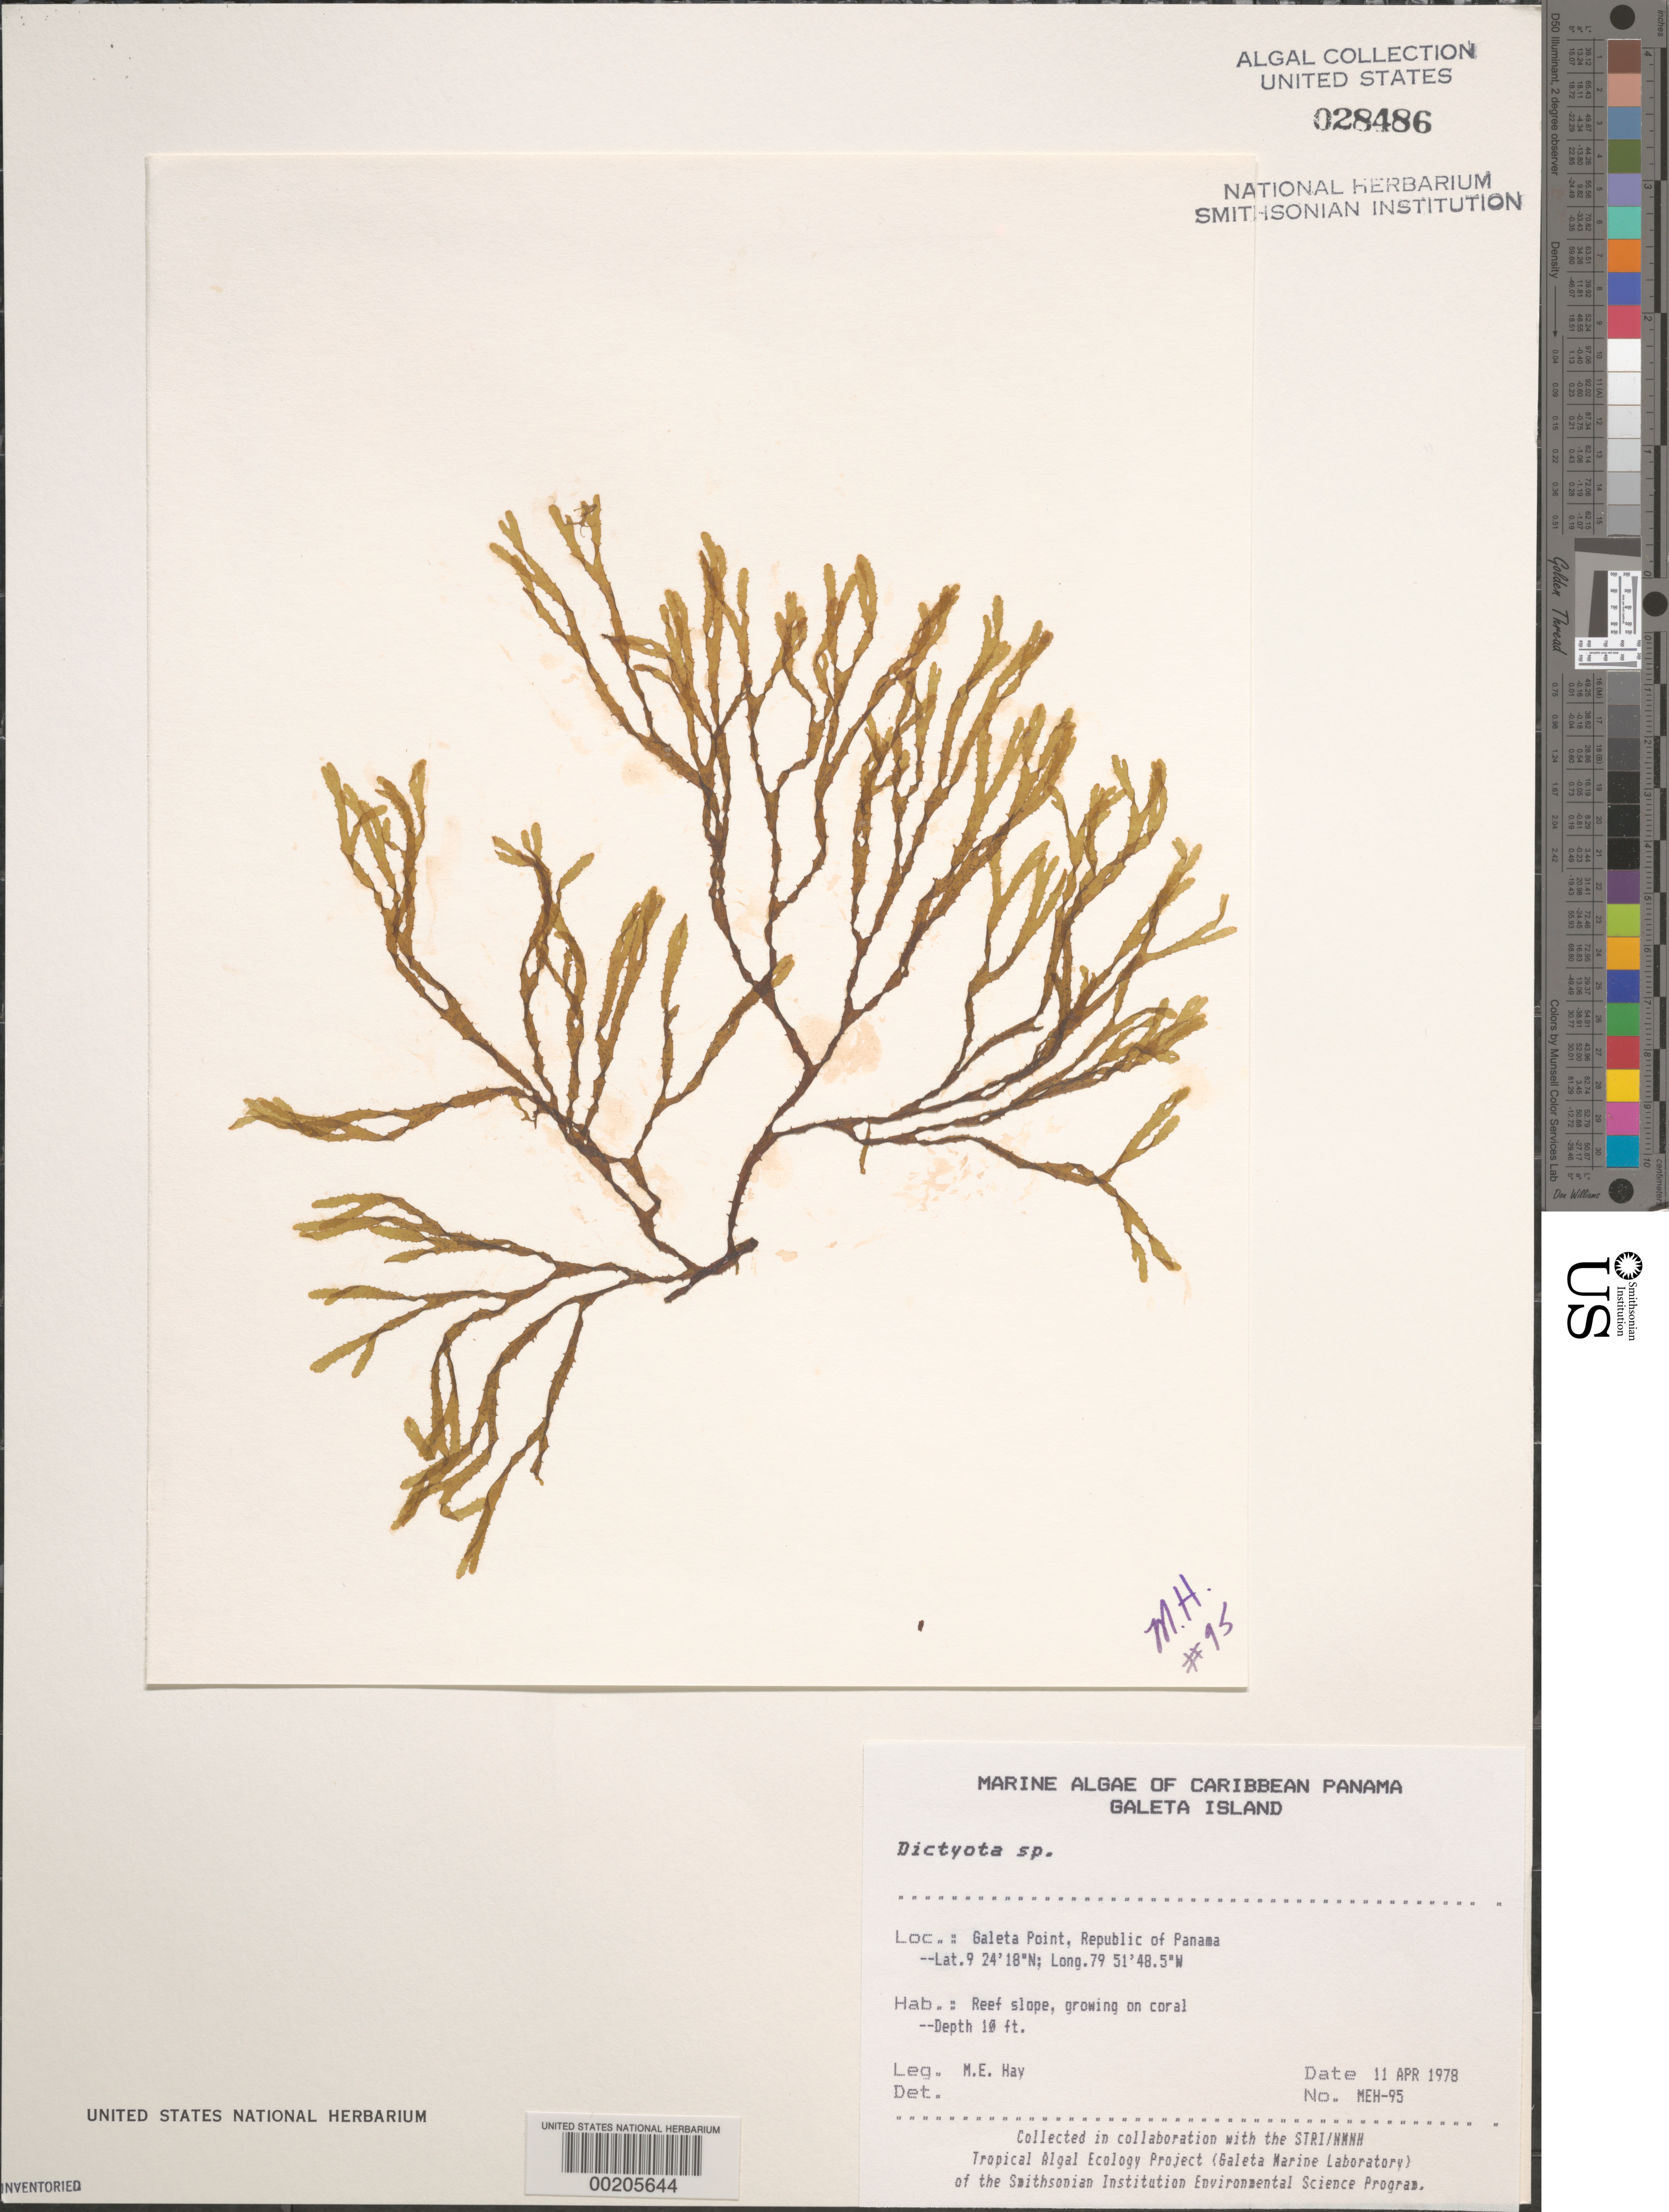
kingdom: Chromista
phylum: Ochrophyta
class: Phaeophyceae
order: Dictyotales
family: Dictyotaceae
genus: Dictyota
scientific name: Dictyota sp.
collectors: M. E. Hay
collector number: MEH-95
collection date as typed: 11 Apr 1978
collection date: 1978-04-11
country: Panama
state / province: Colón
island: Galeta Island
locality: Galeta Point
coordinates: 9 24' 18" N, 79 51' 48.5" W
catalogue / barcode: US 28486